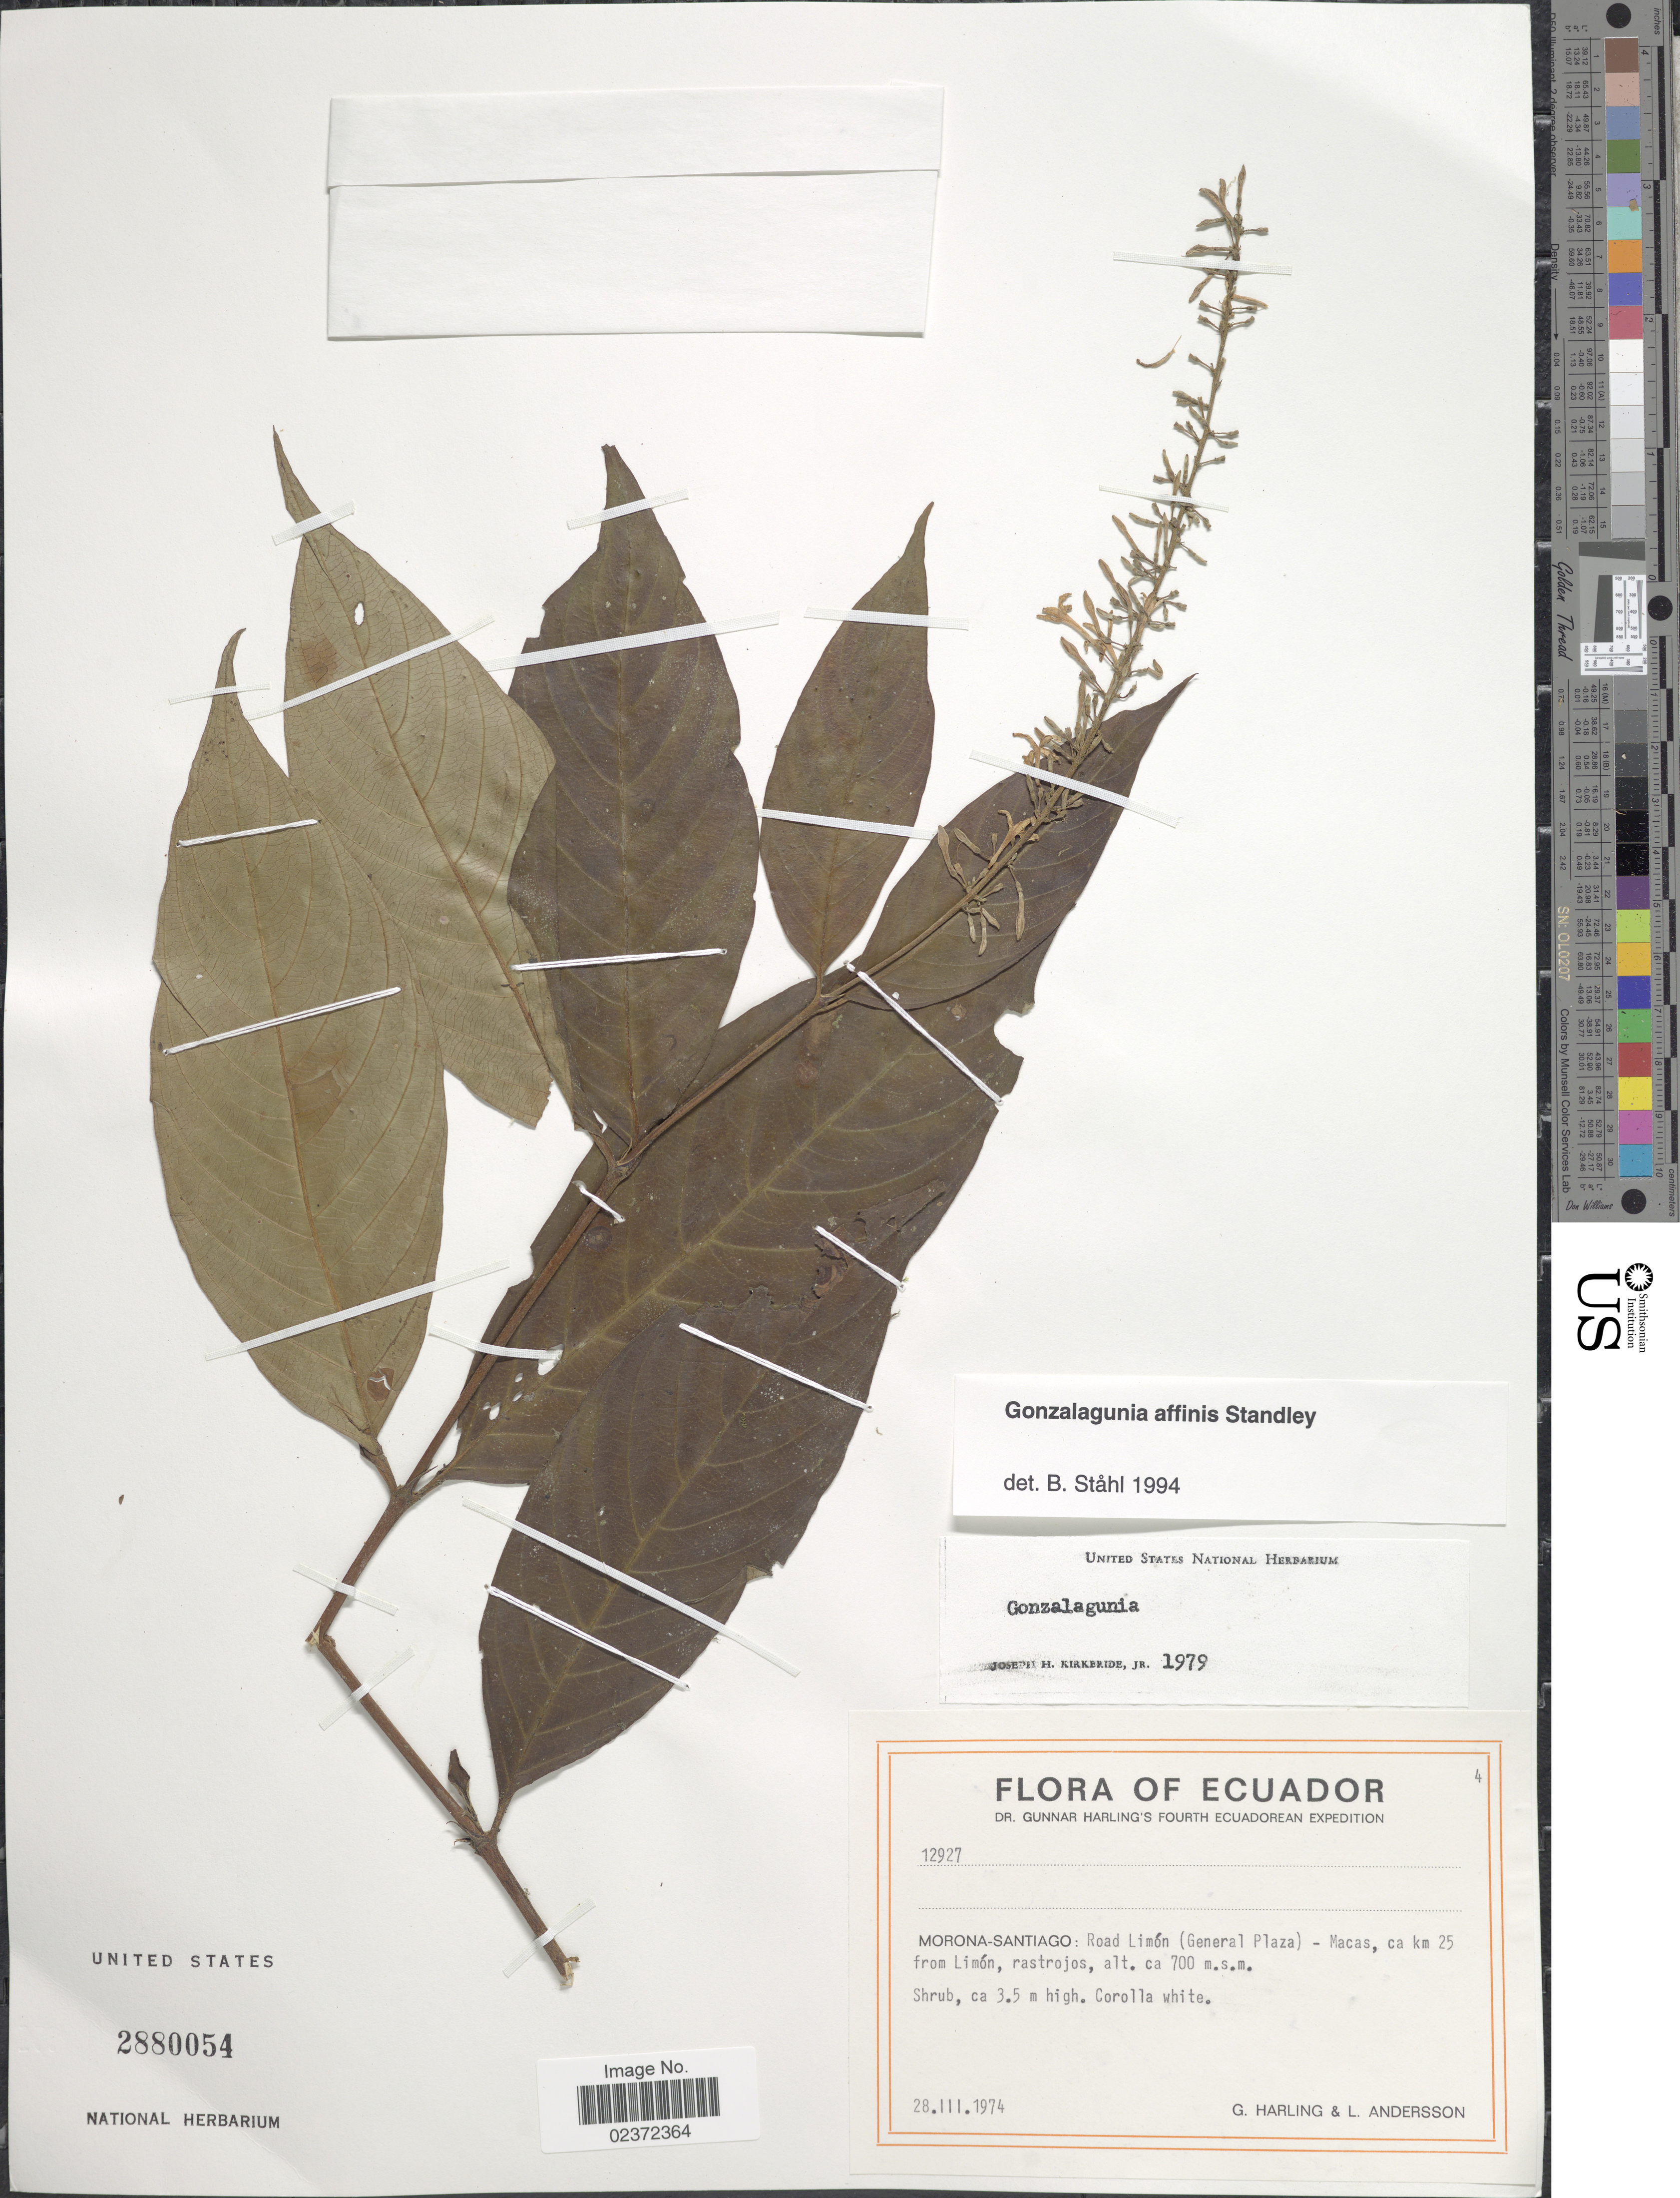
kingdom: Plantae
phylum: Tracheophyta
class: Magnoliopsida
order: Gentianales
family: Rubiaceae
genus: Gonzalagunia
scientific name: Gonzalagunia affinis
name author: Standl. ex Steyerm.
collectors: G. Harling & L. Andersson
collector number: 12927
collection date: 1974-03-28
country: Ecuador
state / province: Morona-Santiago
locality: Road Limón (General Plaza) - Macas, ca km 25 from Limón, rastrojos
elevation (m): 700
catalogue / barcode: US 2880054